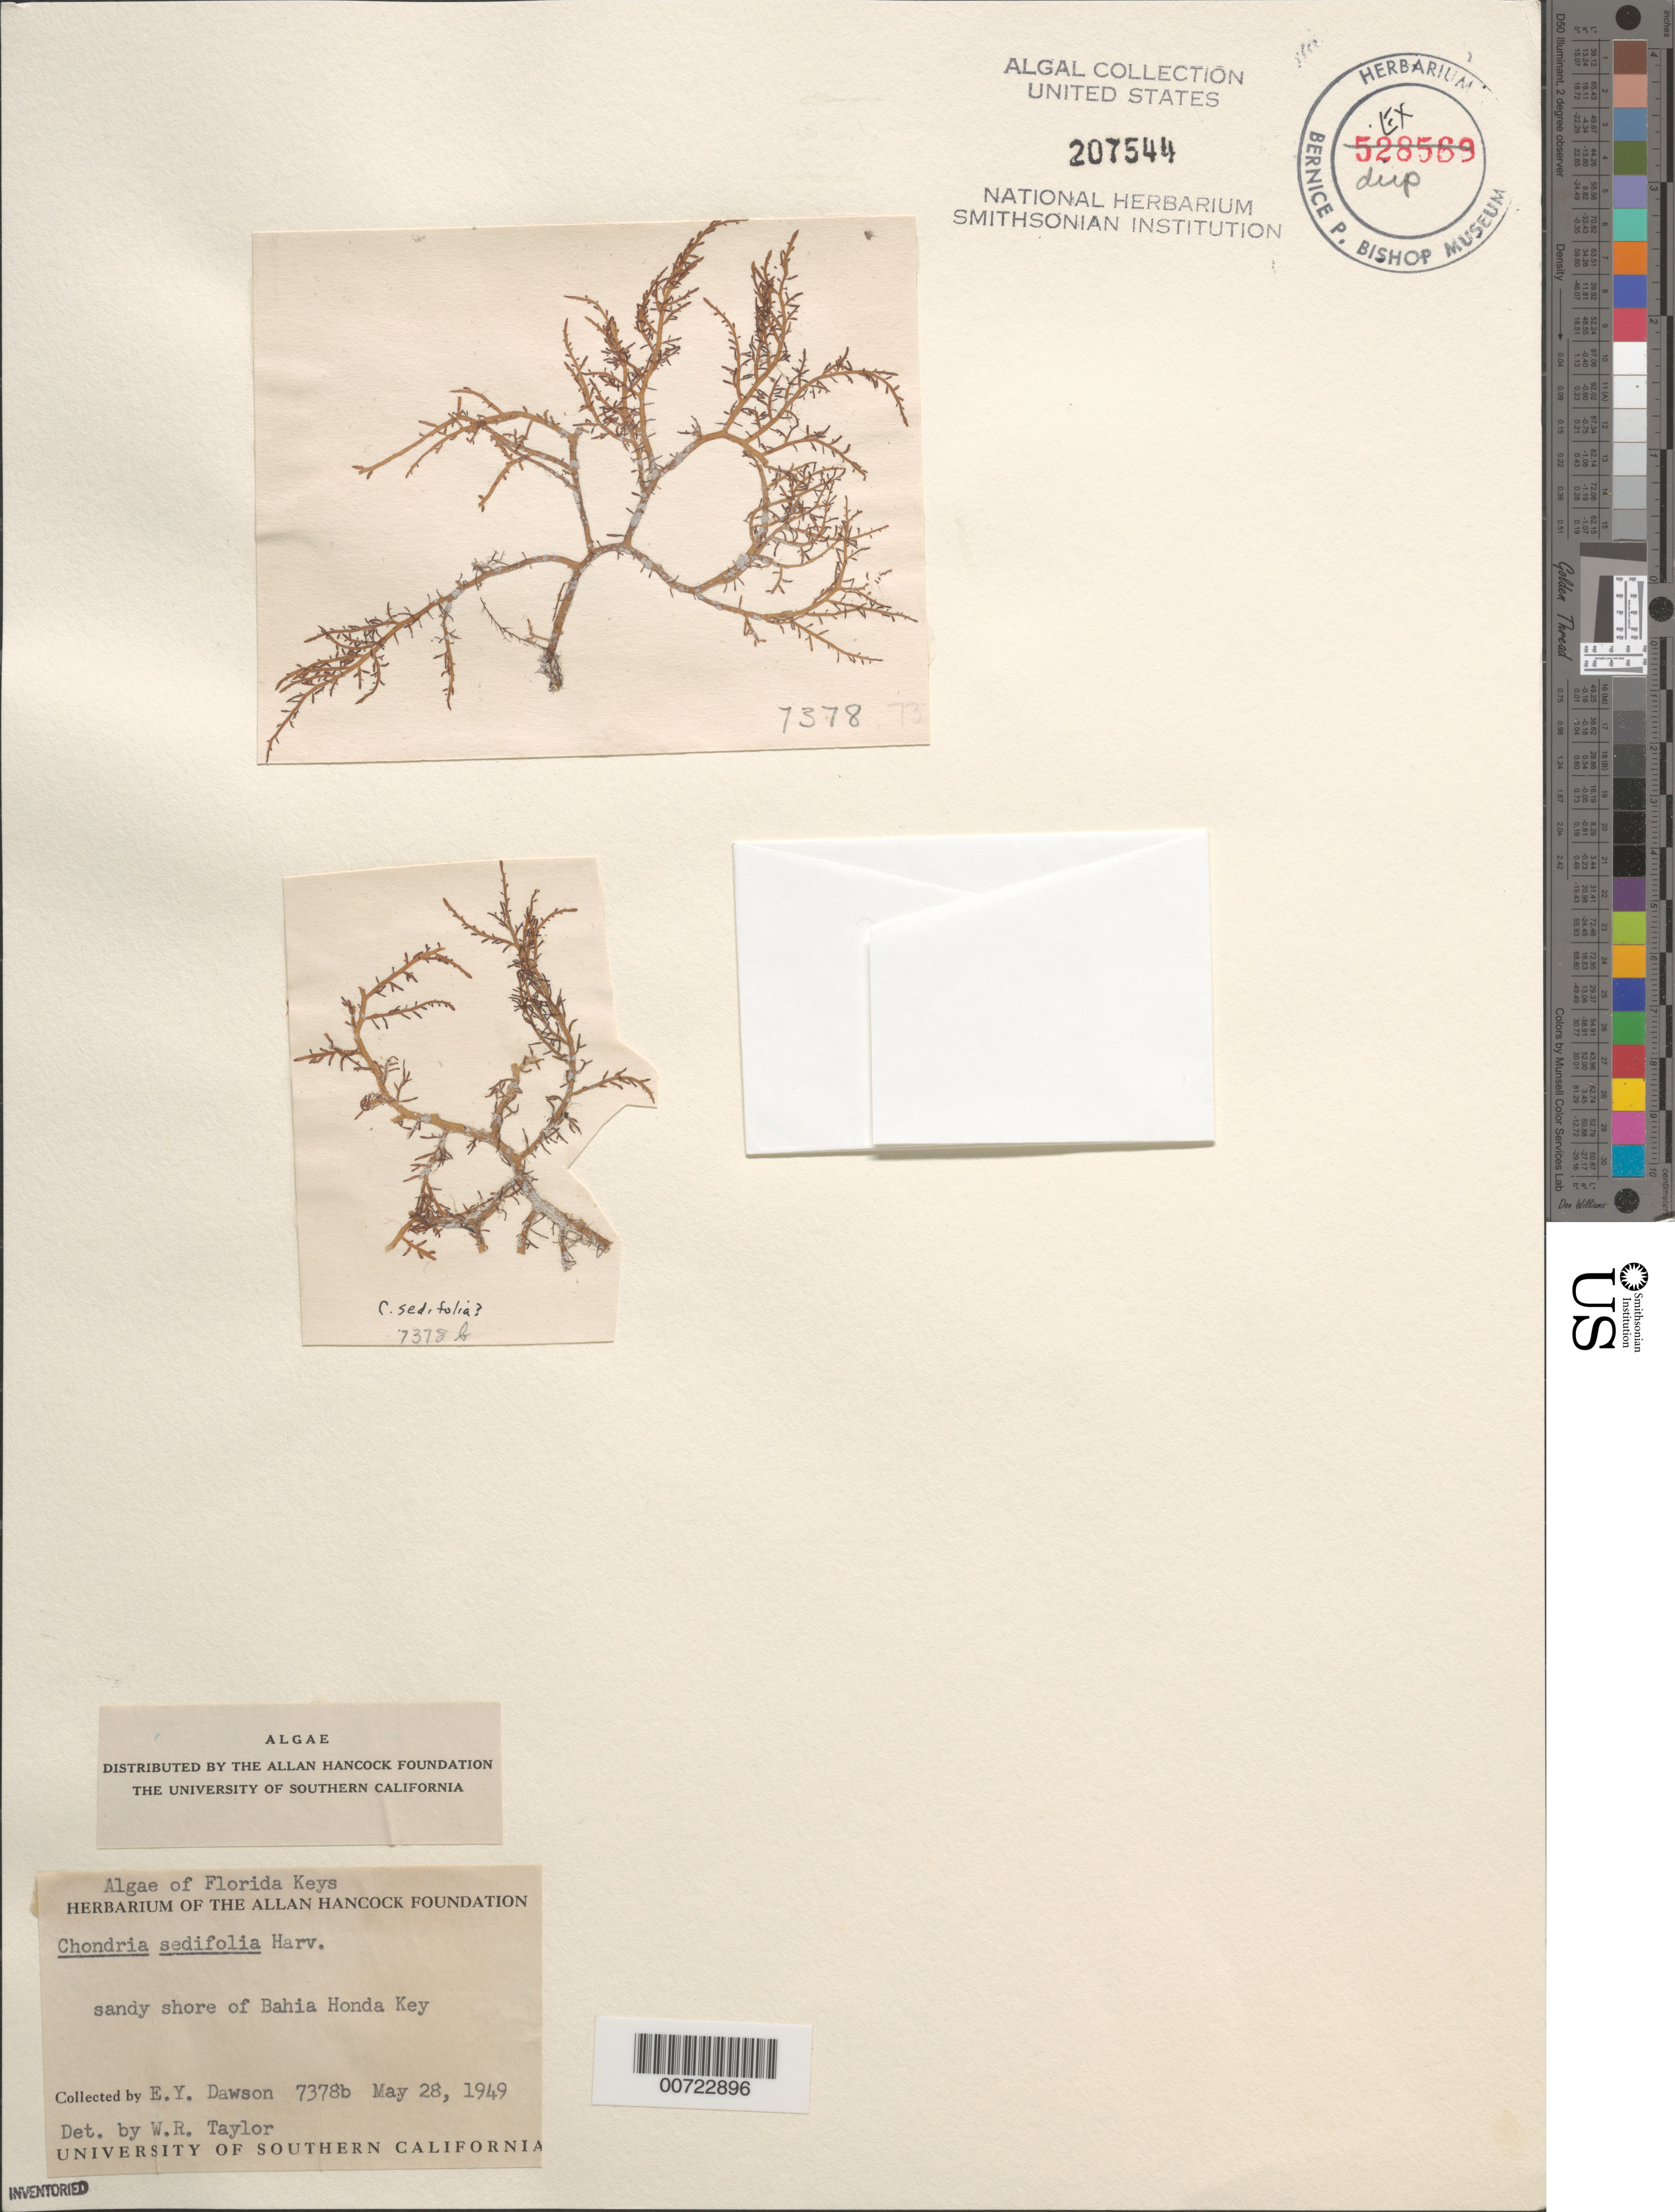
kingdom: Plantae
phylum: Rhodophyta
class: Florideophyceae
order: Ceramiales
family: Rhodomelaceae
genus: Chondria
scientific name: Chondria sedifolia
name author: Harv.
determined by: Taylor, William R.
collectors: E. Y. Dawson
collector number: EYD 7378b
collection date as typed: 28 May 1949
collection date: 1949-05-28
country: United States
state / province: Florida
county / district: Monroe County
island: Bahia Honda Key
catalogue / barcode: US 207544